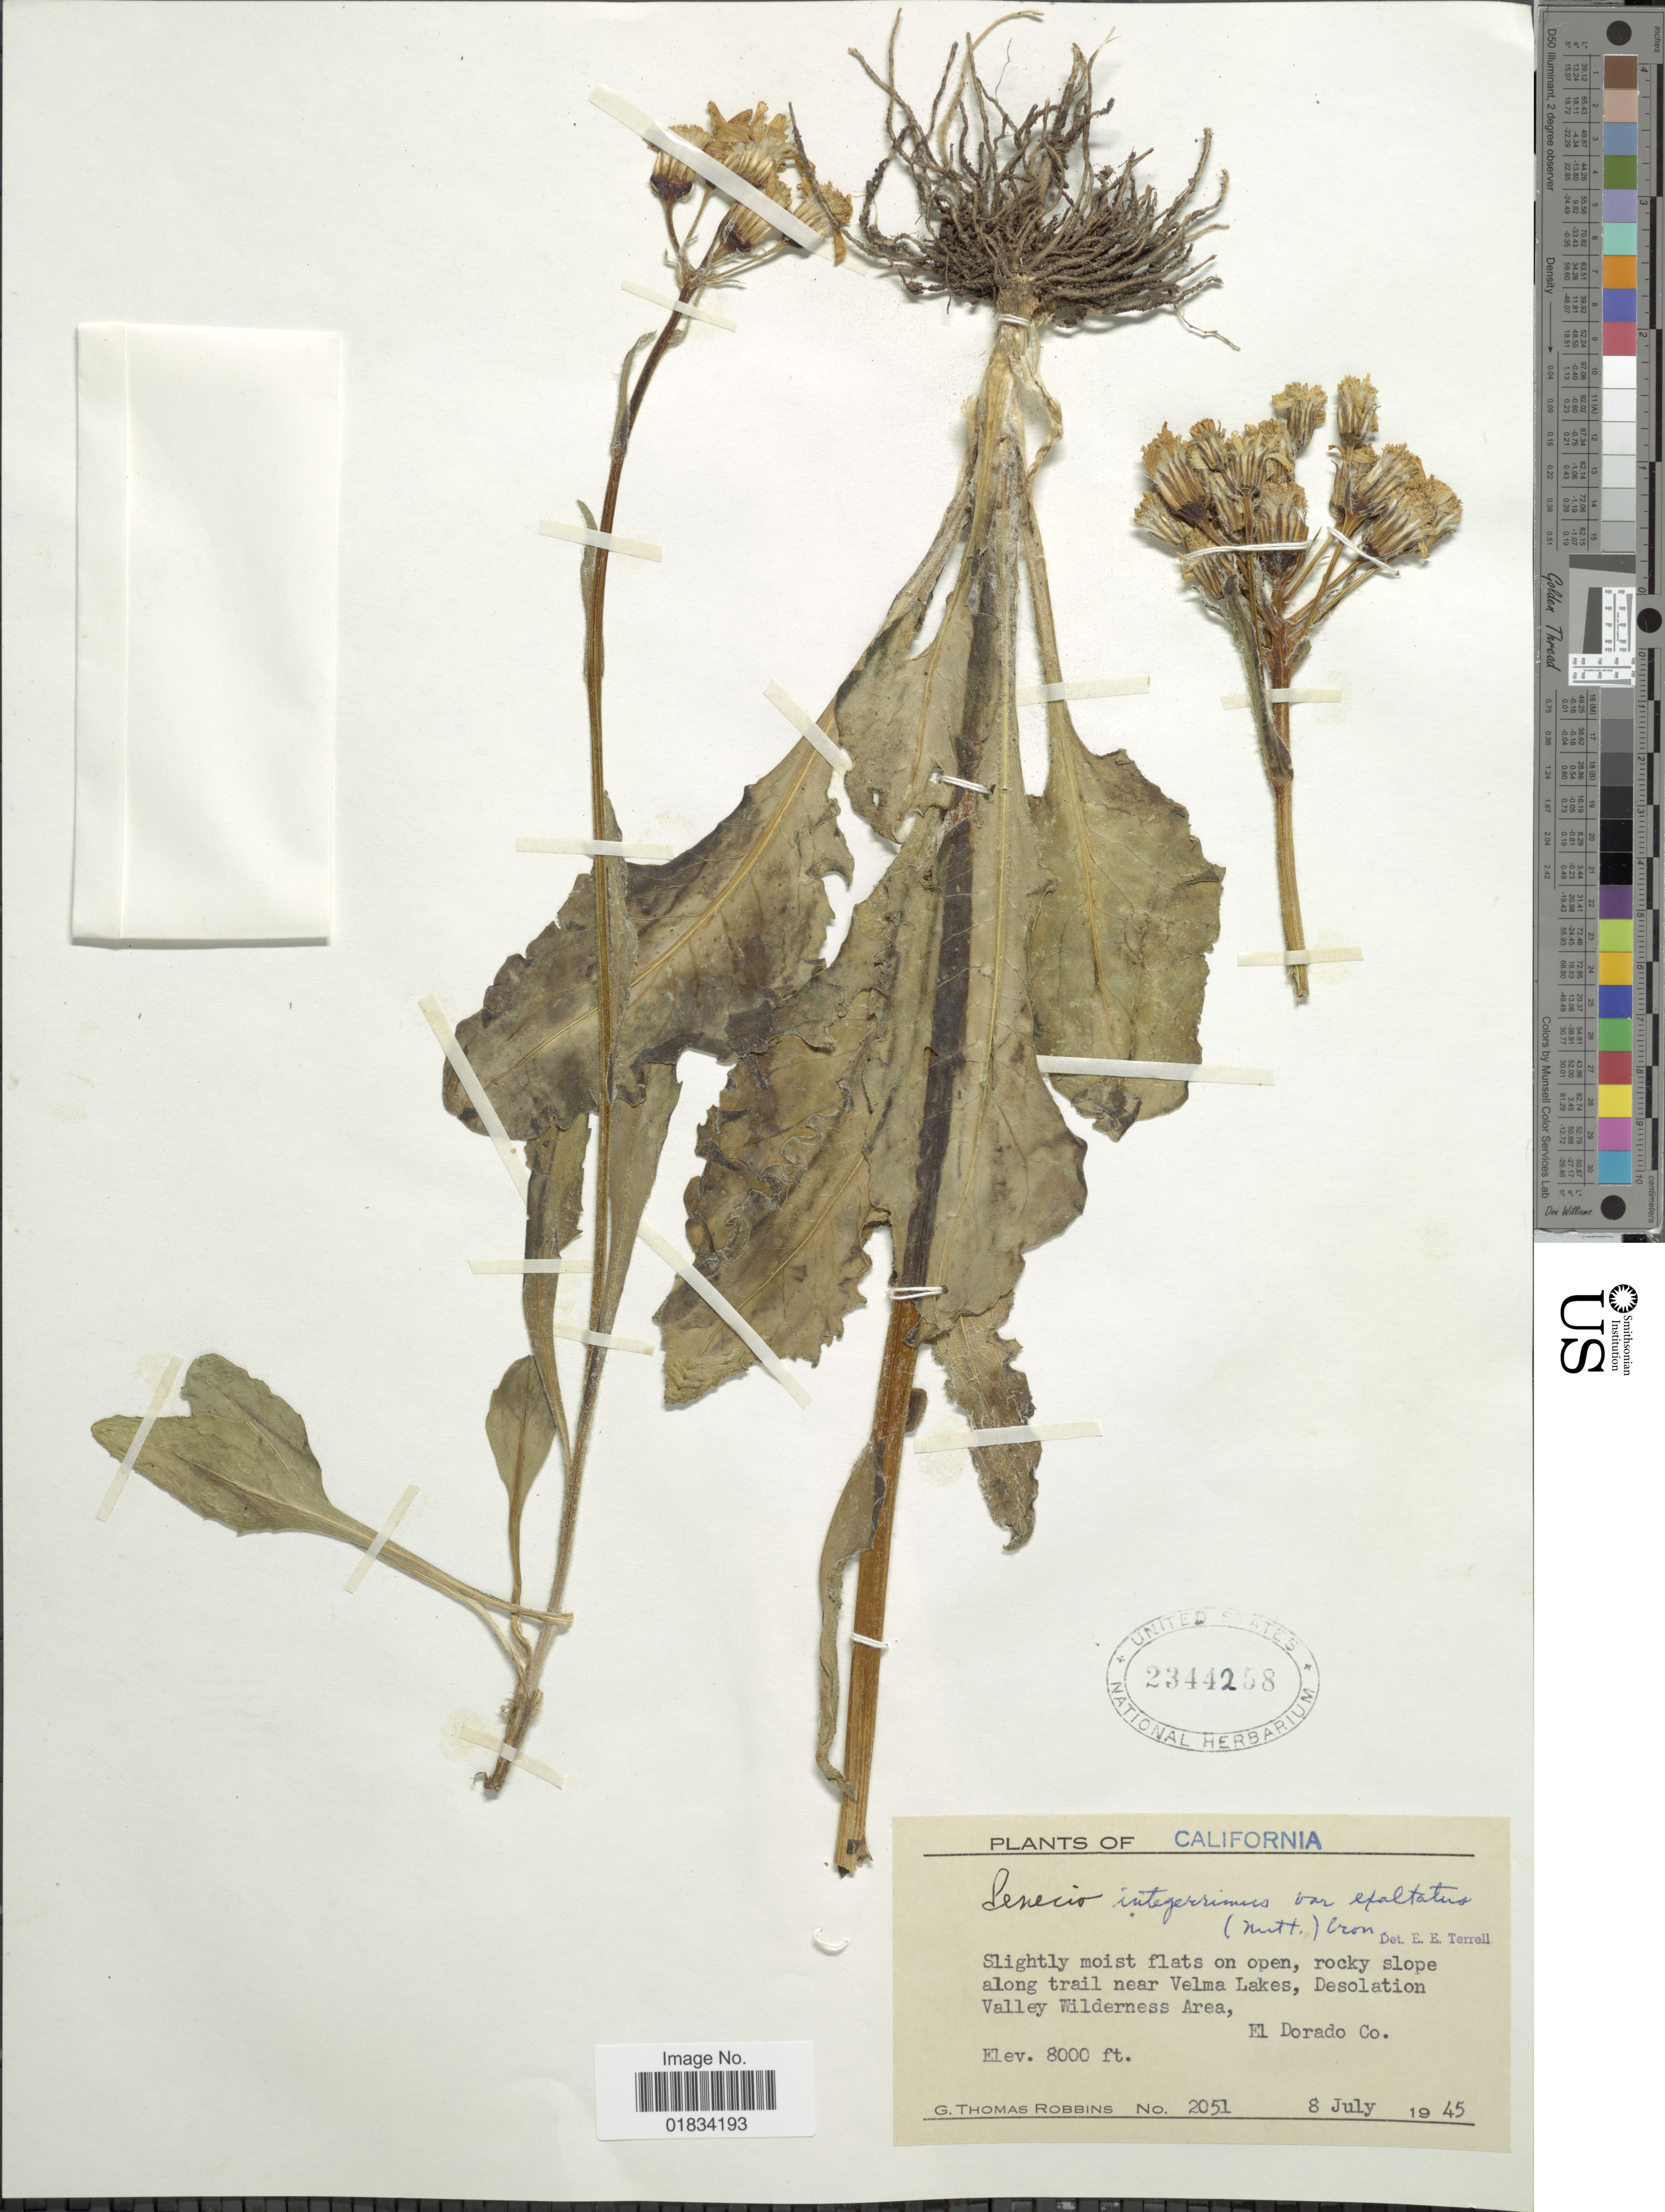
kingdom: Plantae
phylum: Tracheophyta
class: Magnoliopsida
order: Asterales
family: Asteraceae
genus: Senecio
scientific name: Senecio integerrimus var. exaltatus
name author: (Nutt.) Cronq.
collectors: G. T. Robbins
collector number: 2051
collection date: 1945-07-08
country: United States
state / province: California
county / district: El Dorado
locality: Along trail near Velma Lakes, Desolation Valley Wilderness Area, El Dorado Co.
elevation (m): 2438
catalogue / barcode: US 2344258